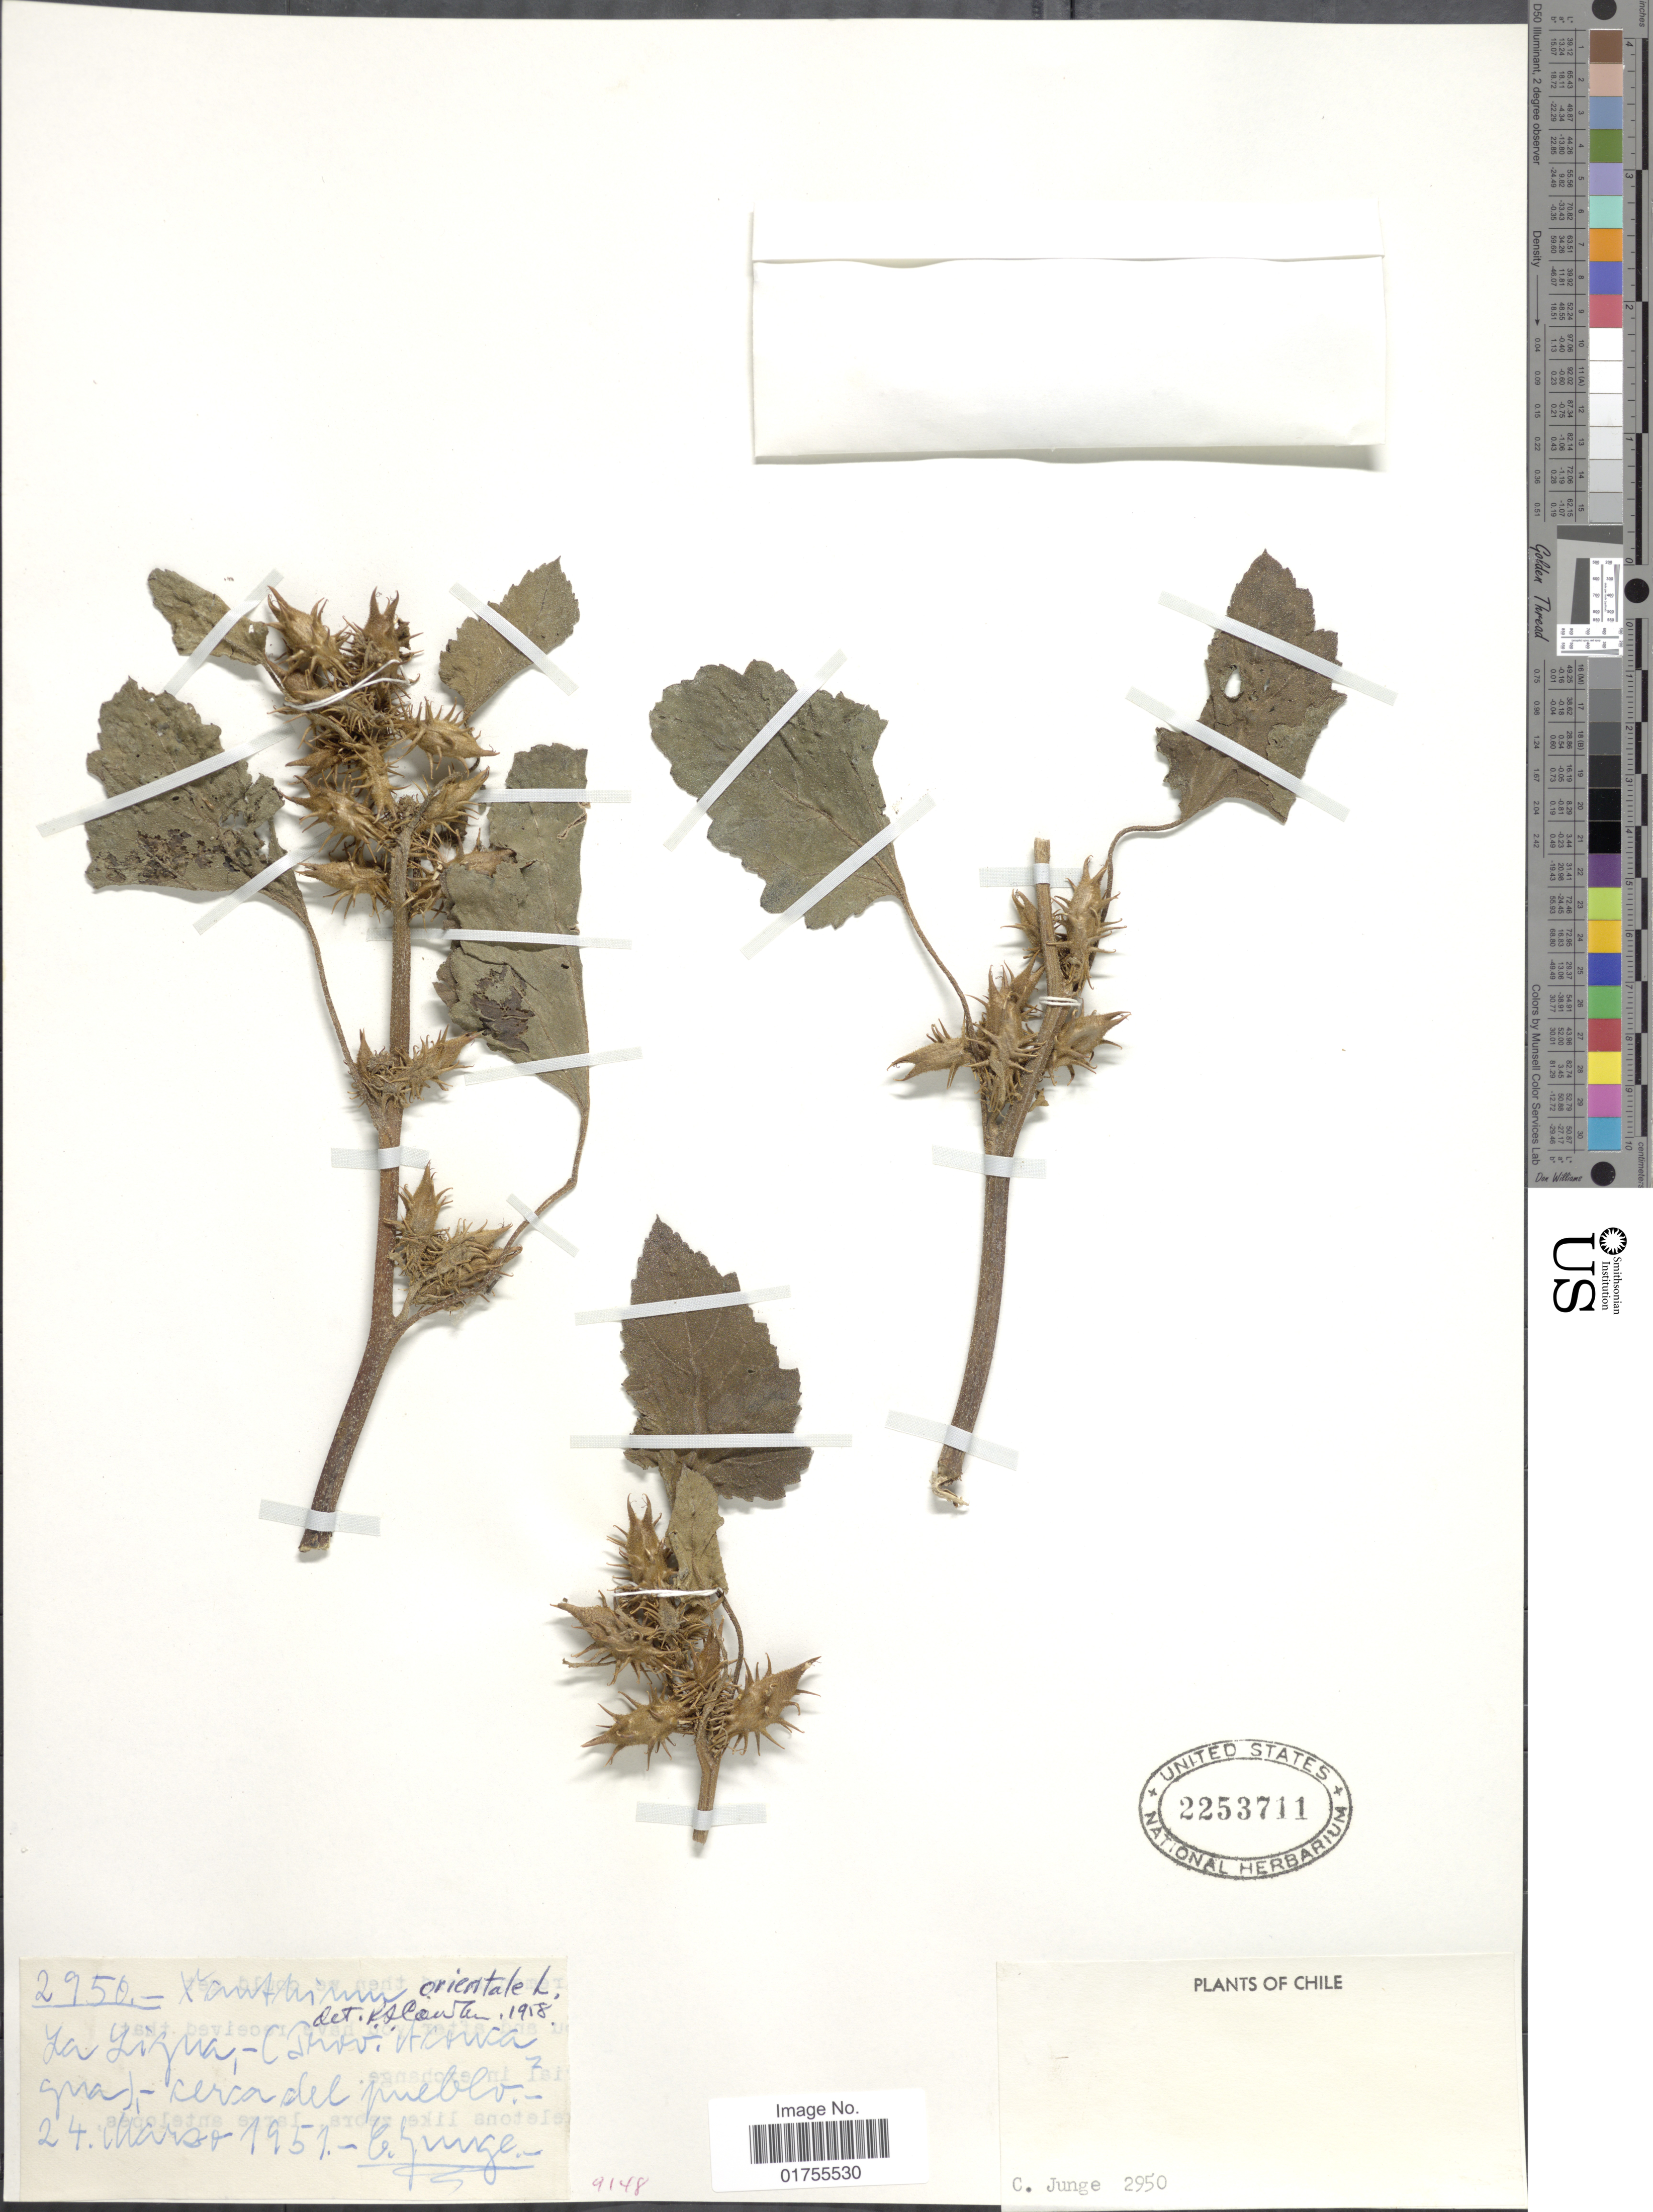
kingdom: Plantae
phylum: Tracheophyta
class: Magnoliopsida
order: Asterales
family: Asteraceae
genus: Xanthium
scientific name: Xanthium orientale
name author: L.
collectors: C. Junge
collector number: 2950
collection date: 1951-03-24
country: Chile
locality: La Ligua - C Prov. Aconcagua cerca del pueblo.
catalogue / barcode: US 2253711